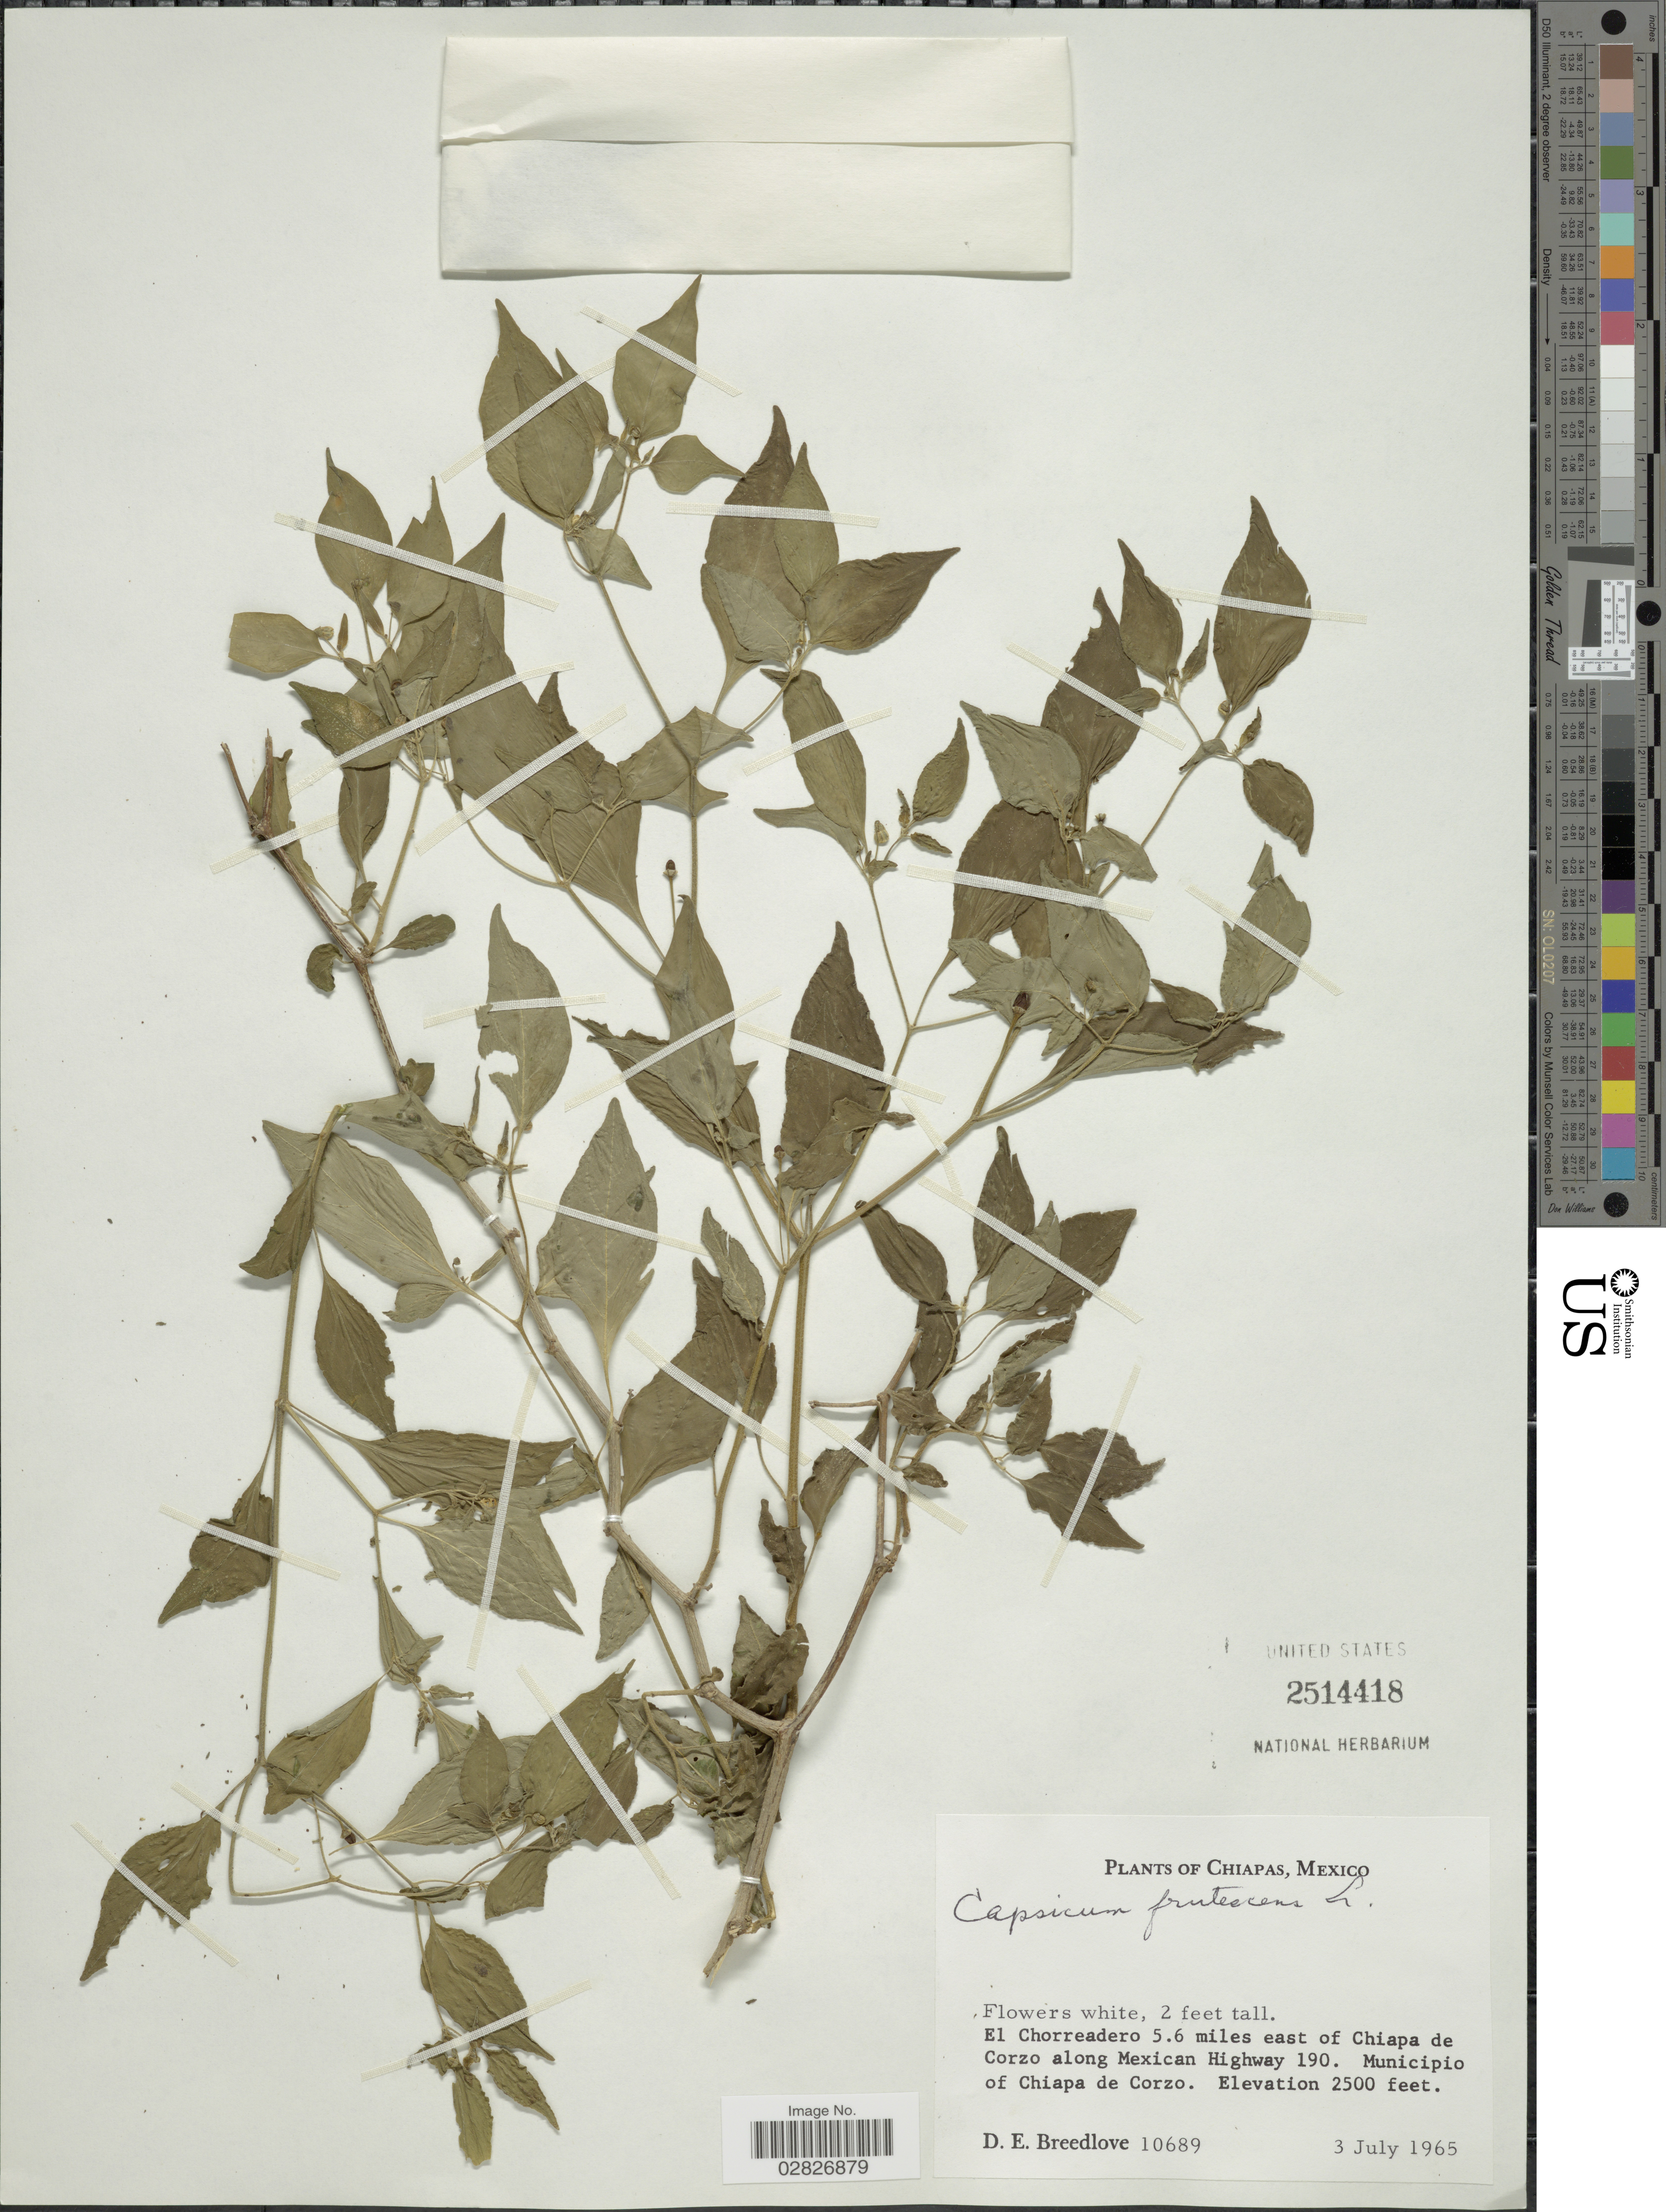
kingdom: Plantae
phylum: Tracheophyta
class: Magnoliopsida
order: Solanales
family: Solanaceae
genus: Capsicum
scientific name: Capsicum frutescens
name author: L.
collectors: D. E. Breedlove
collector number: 10689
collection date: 1965-07-03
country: Mexico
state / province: Chiapas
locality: El Chorreadero 5.6 miles east of Chiapa de Corzo along Mexican Highway 190, Municipio of Chiapa de Corzo.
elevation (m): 762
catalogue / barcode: US 2514418